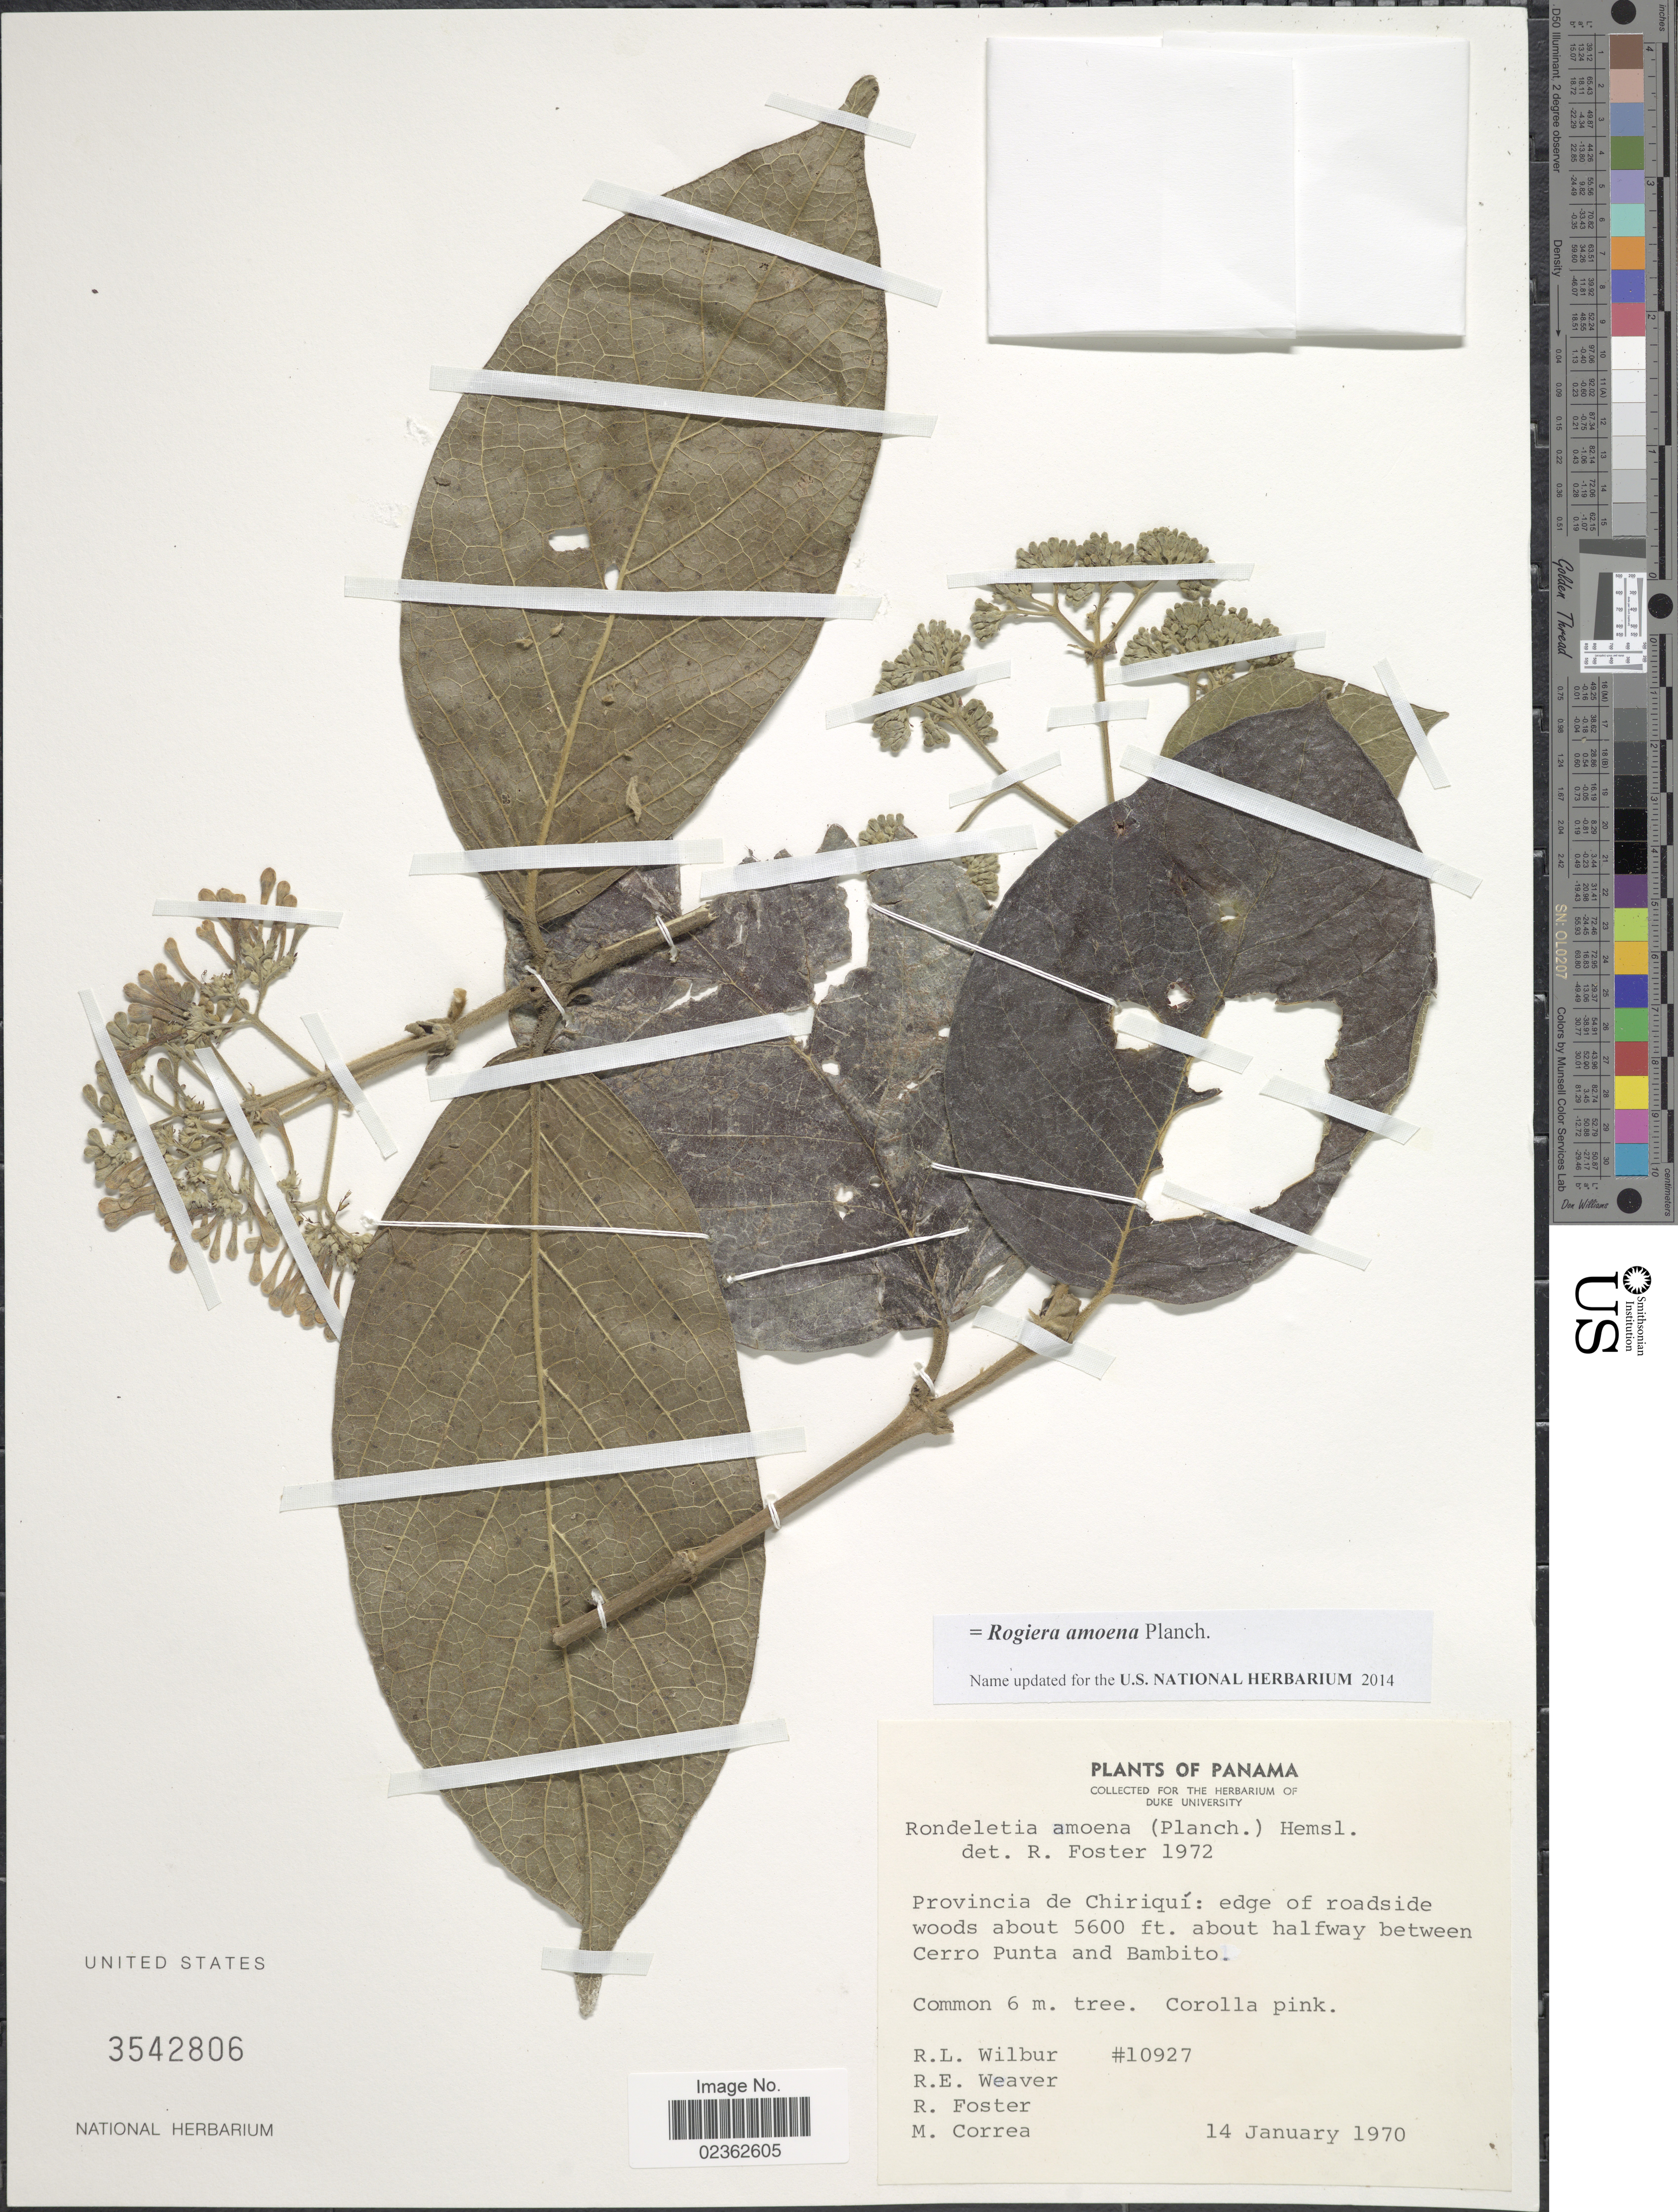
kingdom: Plantae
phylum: Tracheophyta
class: Magnoliopsida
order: Gentianales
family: Rubiaceae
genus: Rogiera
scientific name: Rogiera amoena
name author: Planch.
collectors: R. L. Wilbur, R. E. Weaver, R. Foster & M. Correa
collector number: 10927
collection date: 1970-01-14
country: Panama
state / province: Chiriqui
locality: Edge of roadside woods, about halfway between Cerro Punta and Bambito.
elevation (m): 1707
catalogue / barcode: US 3542806